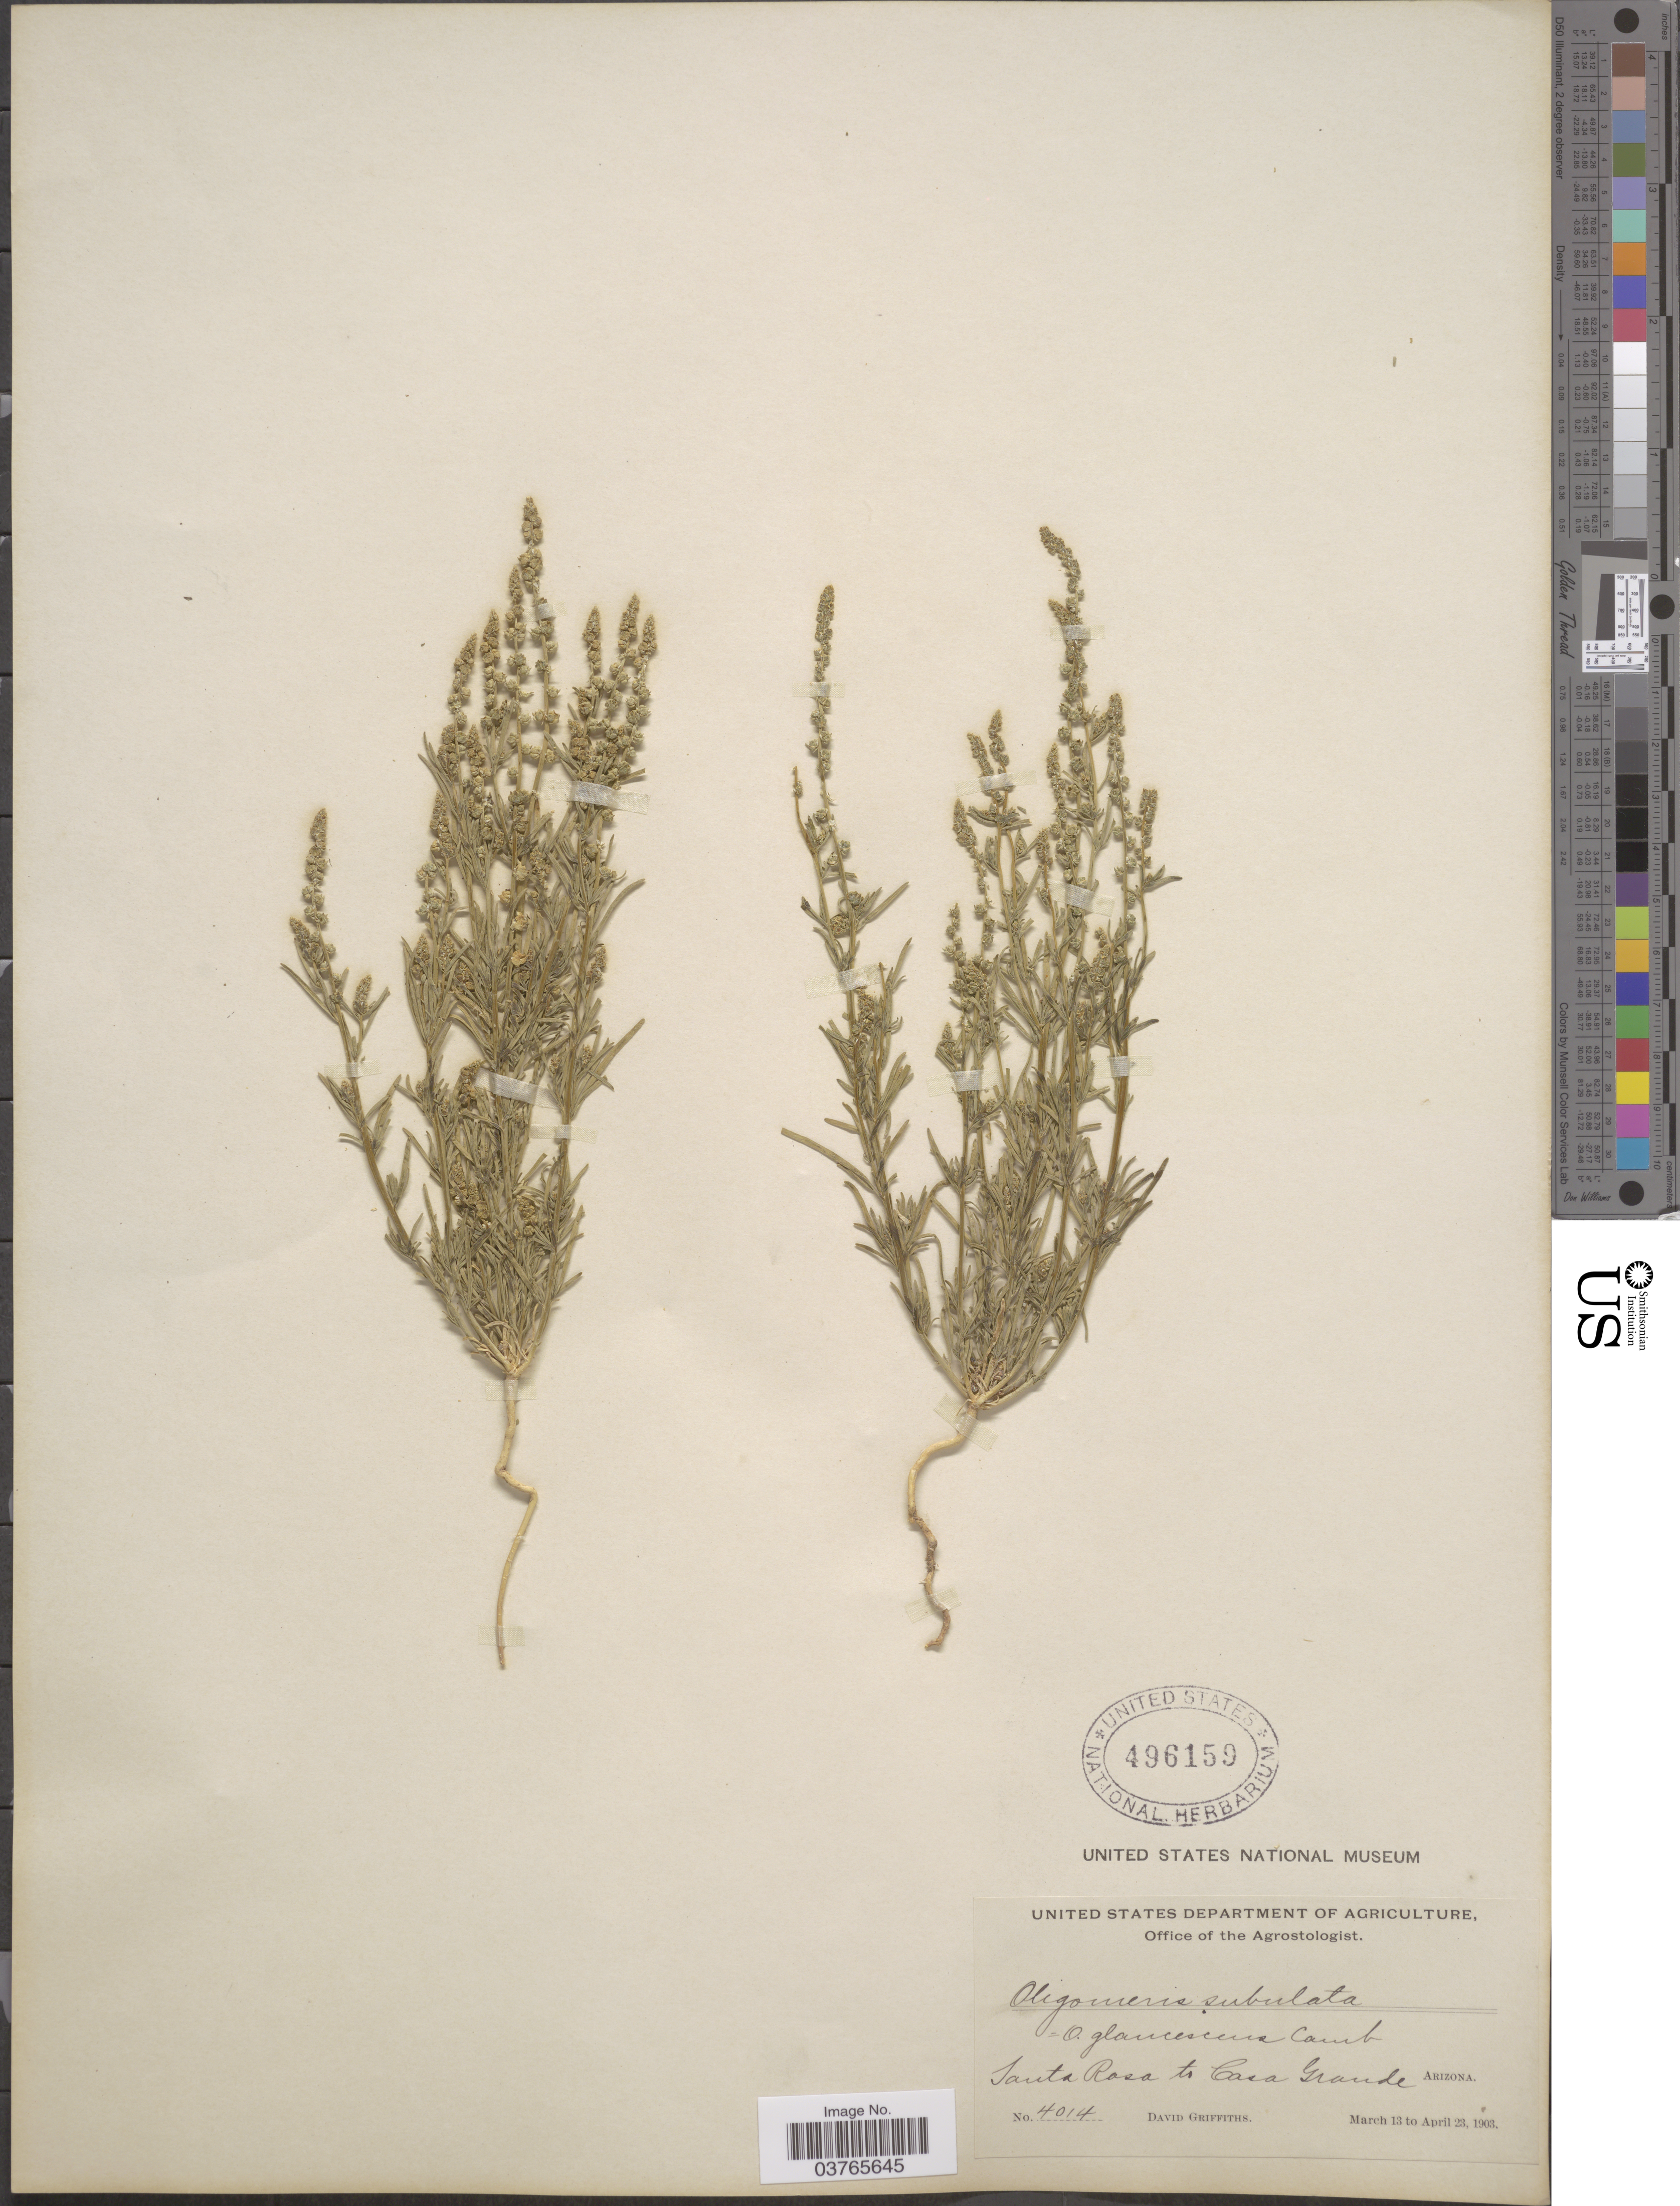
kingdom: Plantae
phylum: Tracheophyta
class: Magnoliopsida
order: Brassicales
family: Resedaceae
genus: Oligomeris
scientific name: Oligomeris subulata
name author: Webb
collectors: D. Griffiths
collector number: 4014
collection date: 1903-03-13/1903-04-23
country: United States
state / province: Arizona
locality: Santa Rosa to Casa Grande.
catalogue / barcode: US 496159